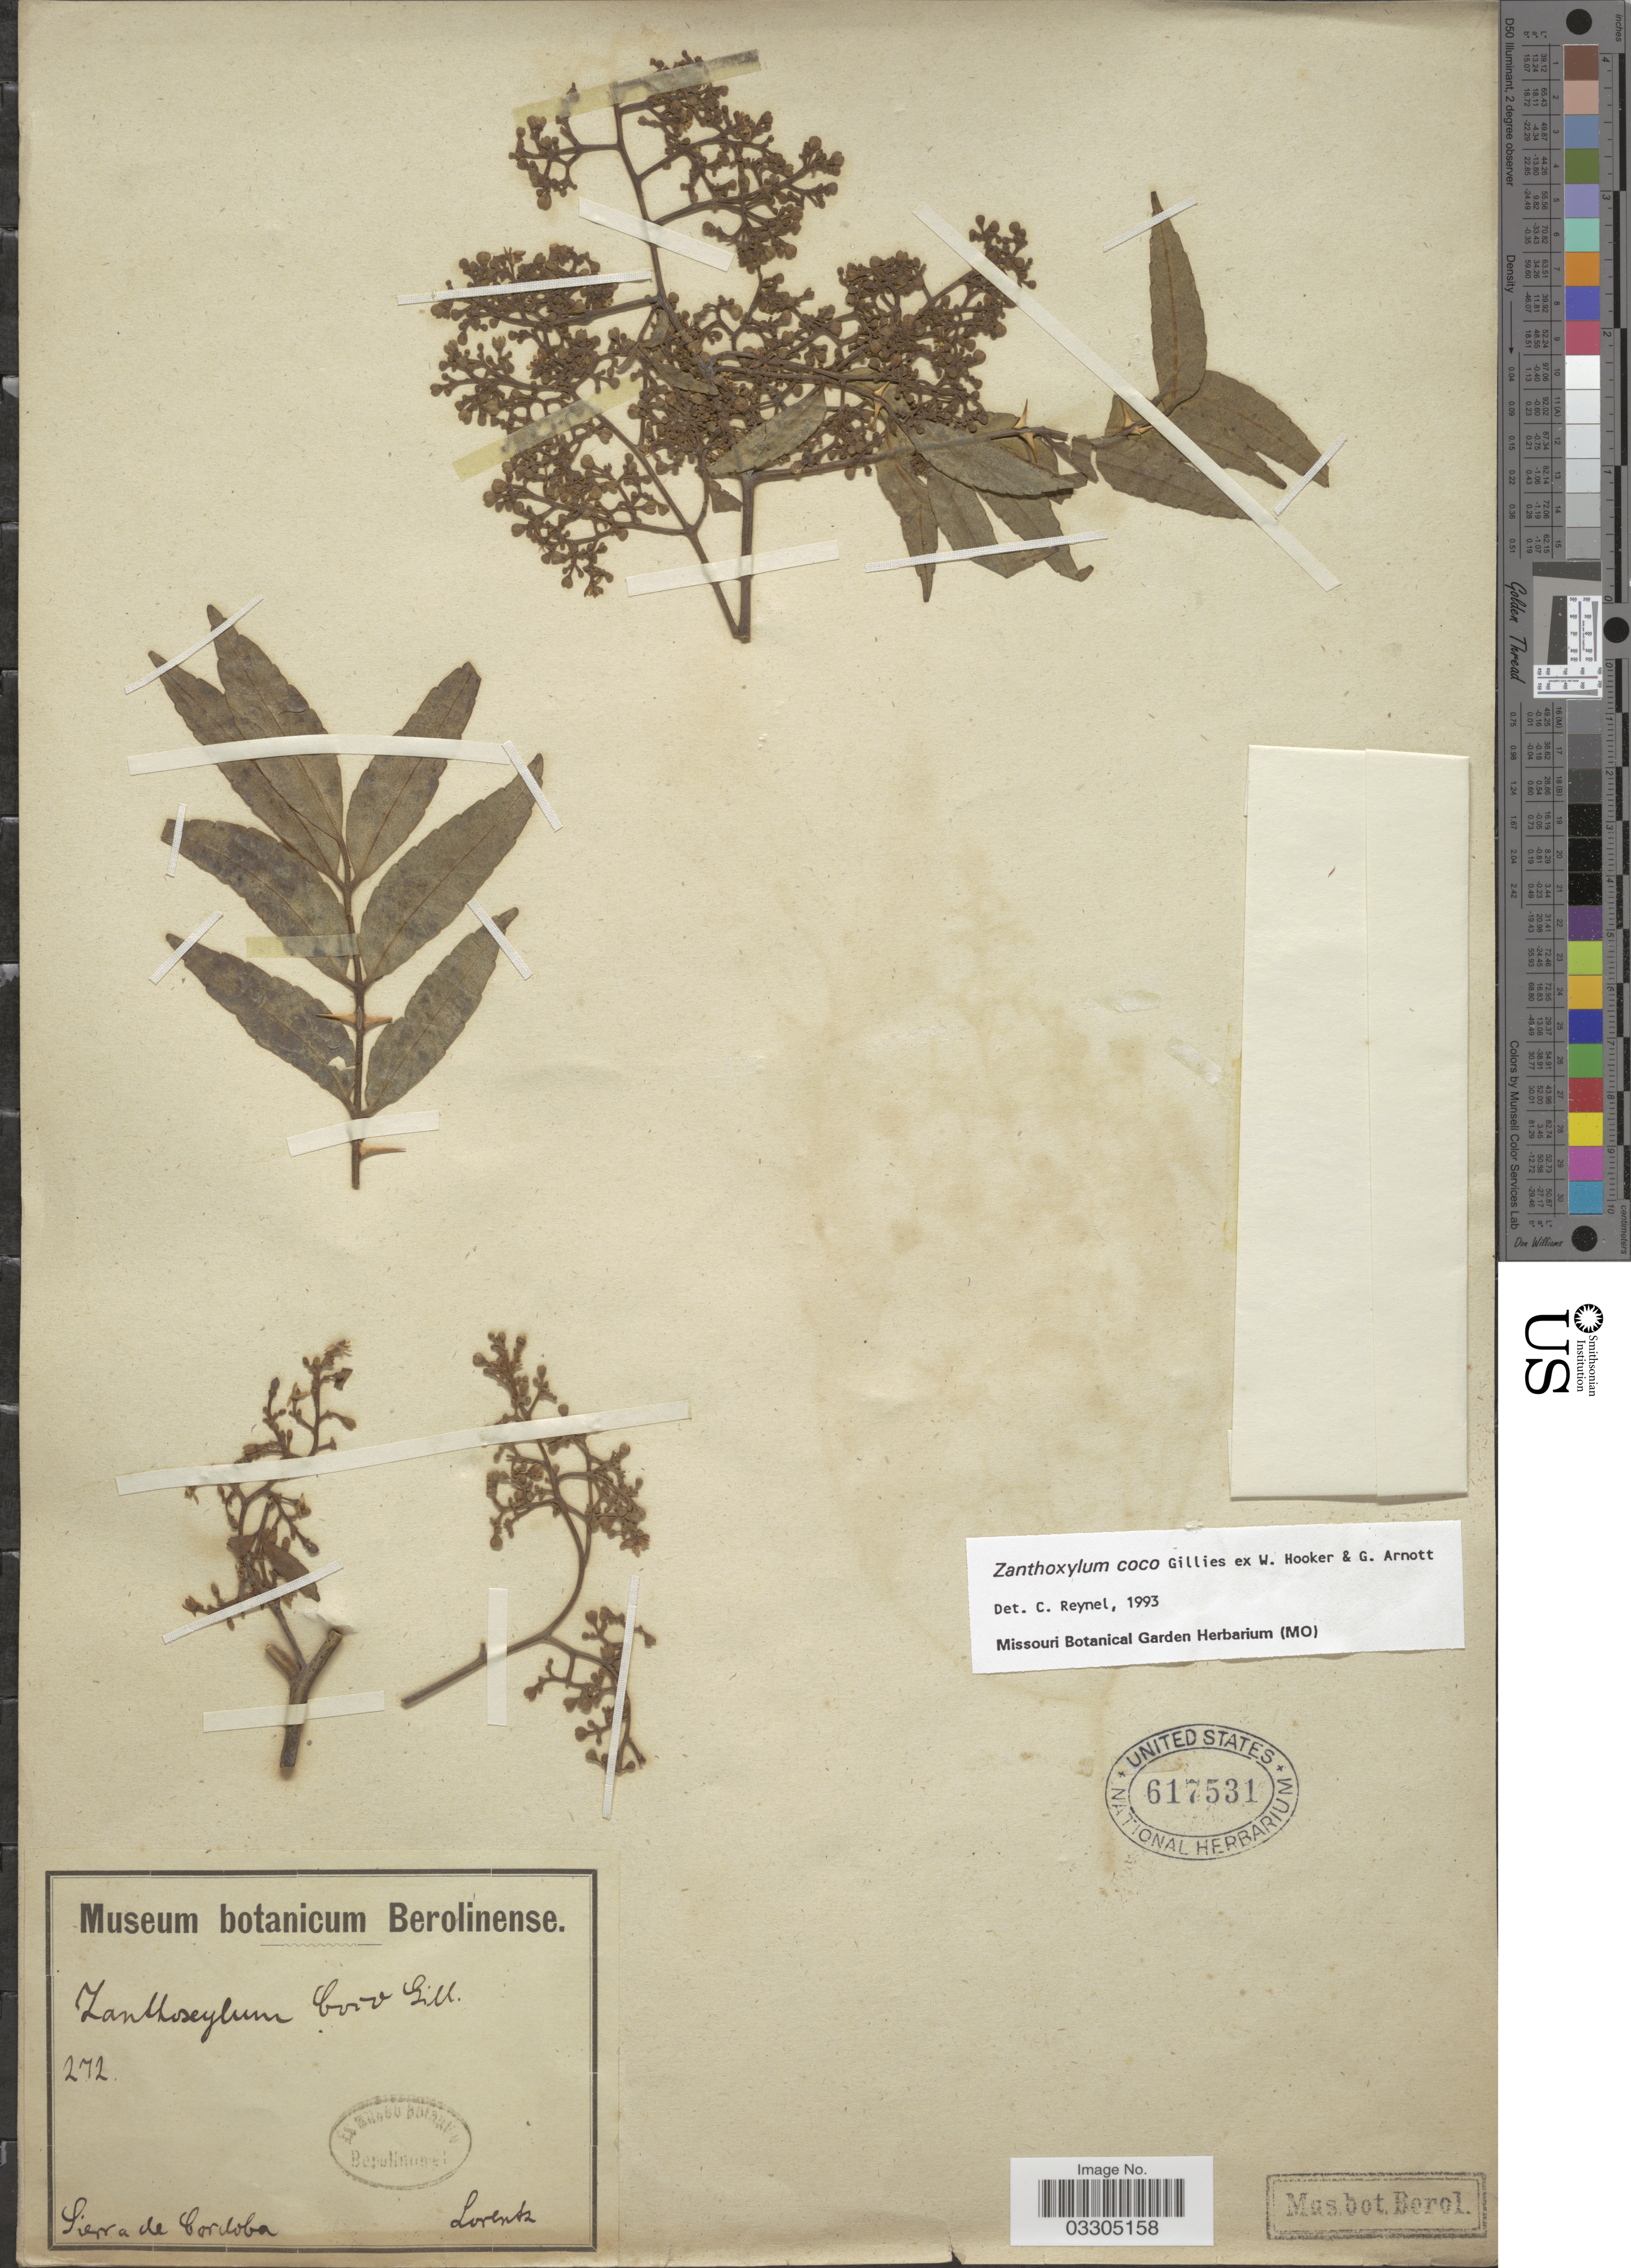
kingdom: Plantae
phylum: Tracheophyta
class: Magnoliopsida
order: Sapindales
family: Rutaceae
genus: Zanthoxylum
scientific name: Zanthoxylum coco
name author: Hook. & Arn.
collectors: -. Lorentz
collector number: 272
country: Argentina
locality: Sierra de Cordoba.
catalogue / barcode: US 617531